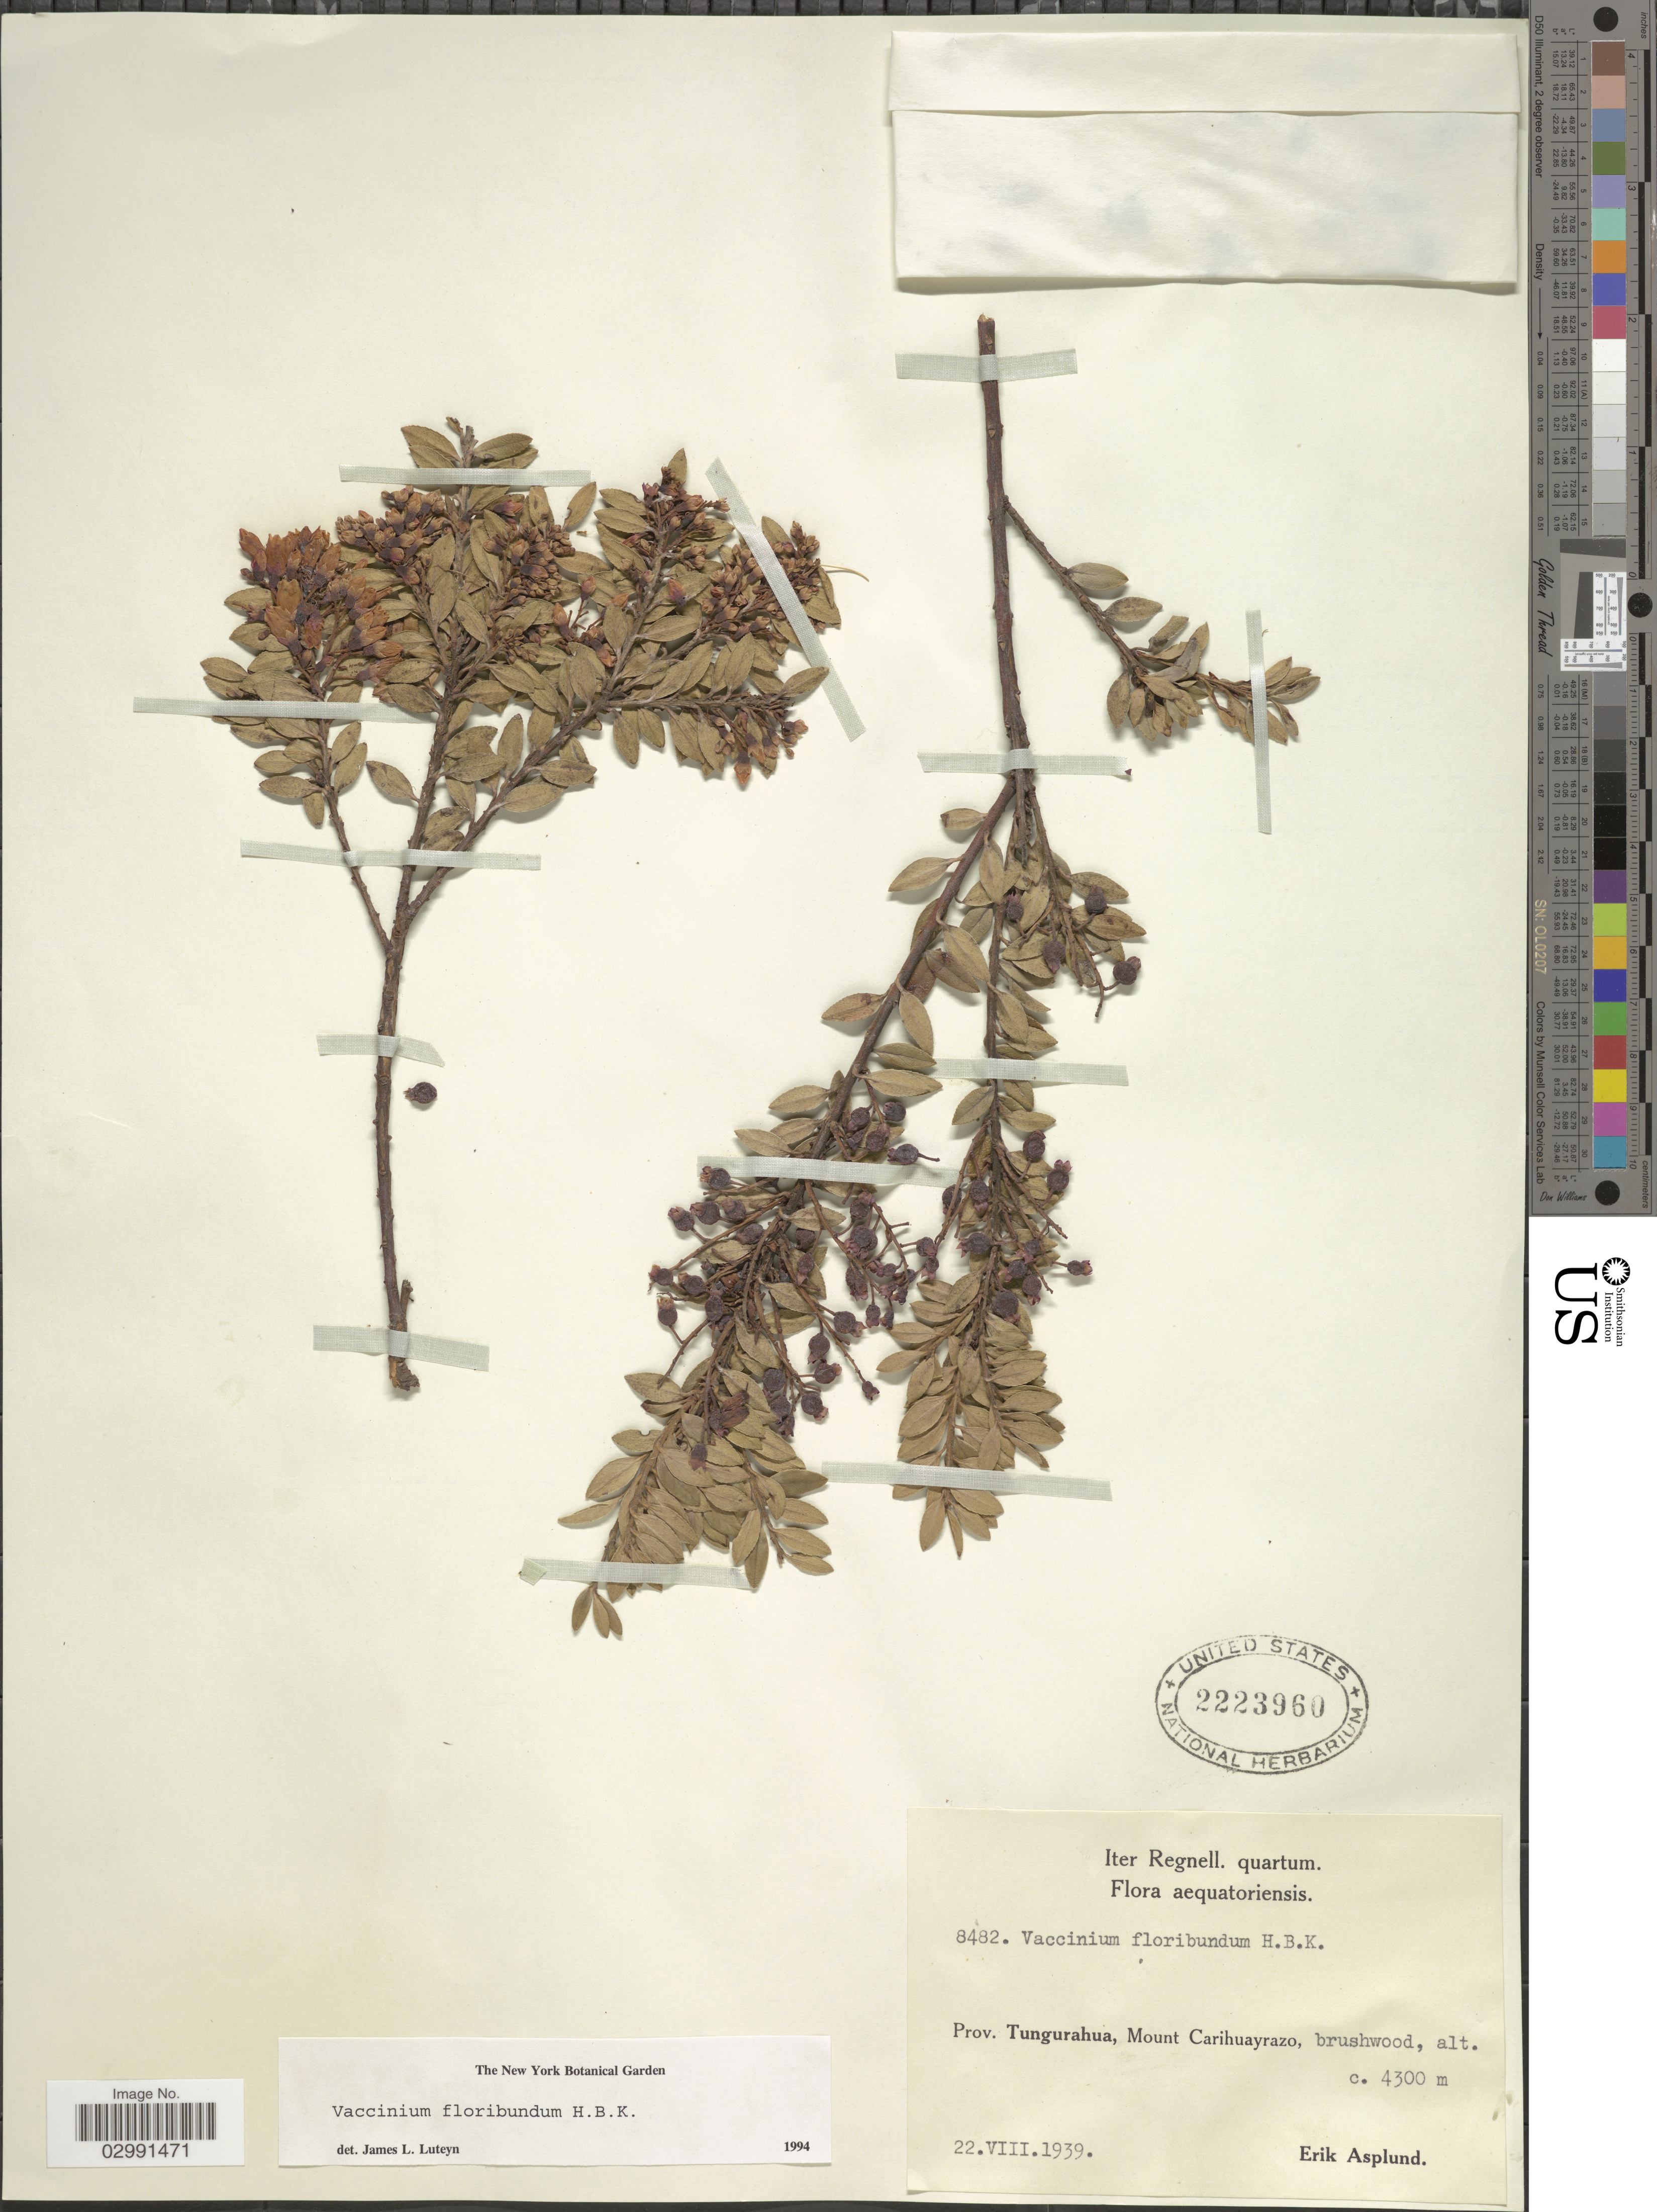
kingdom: Plantae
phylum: Tracheophyta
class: Magnoliopsida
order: Ericales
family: Ericaceae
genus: Vaccinium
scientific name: Vaccinium floribundum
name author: Kunth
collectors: E. Asplund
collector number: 8482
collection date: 1939-08-22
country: Ecuador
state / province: Tungurahua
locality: Mount Carihuayrazo, brushwood.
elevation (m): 4300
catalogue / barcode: US 2223960